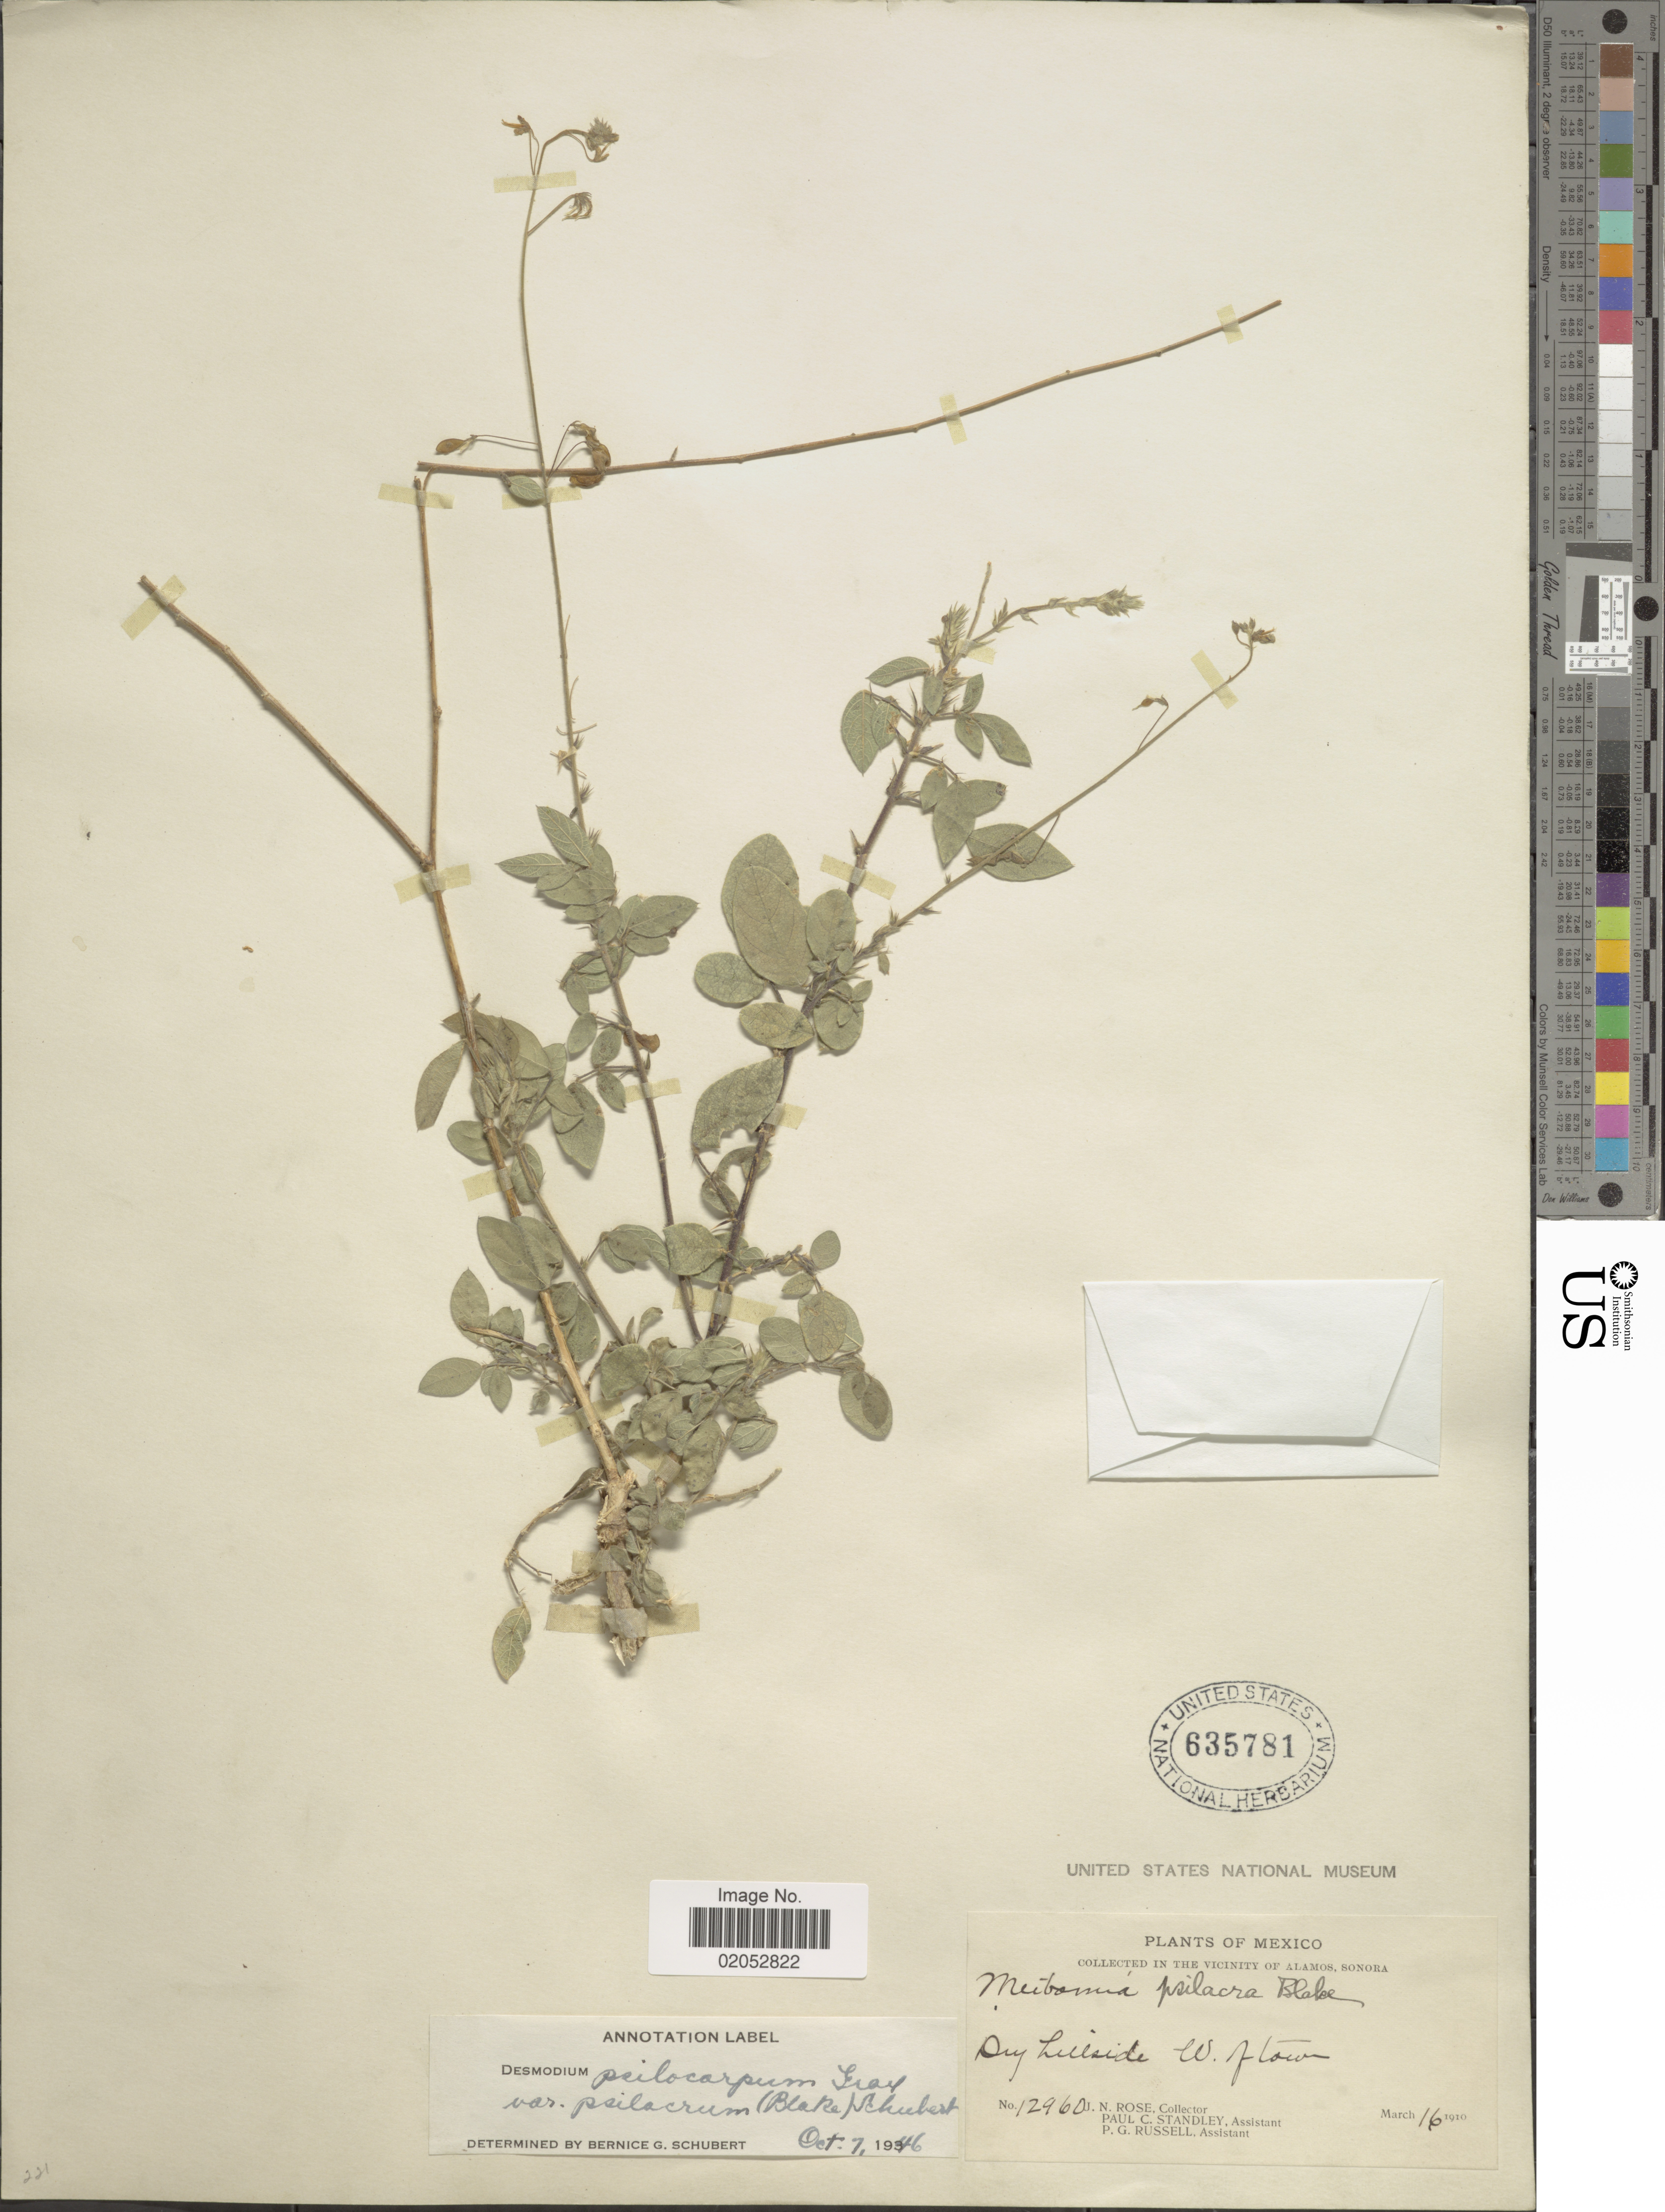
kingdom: Plantae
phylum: Tracheophyta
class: Magnoliopsida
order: Fabales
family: Fabaceae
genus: Desmodium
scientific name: Desmodium psilocarpum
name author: A. Gray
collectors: J. N. Rose, P. C. Standley & P. G. Russell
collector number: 12960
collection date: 1910-03-16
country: Mexico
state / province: Sonora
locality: In the vicinity of Alamos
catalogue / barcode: US 635781